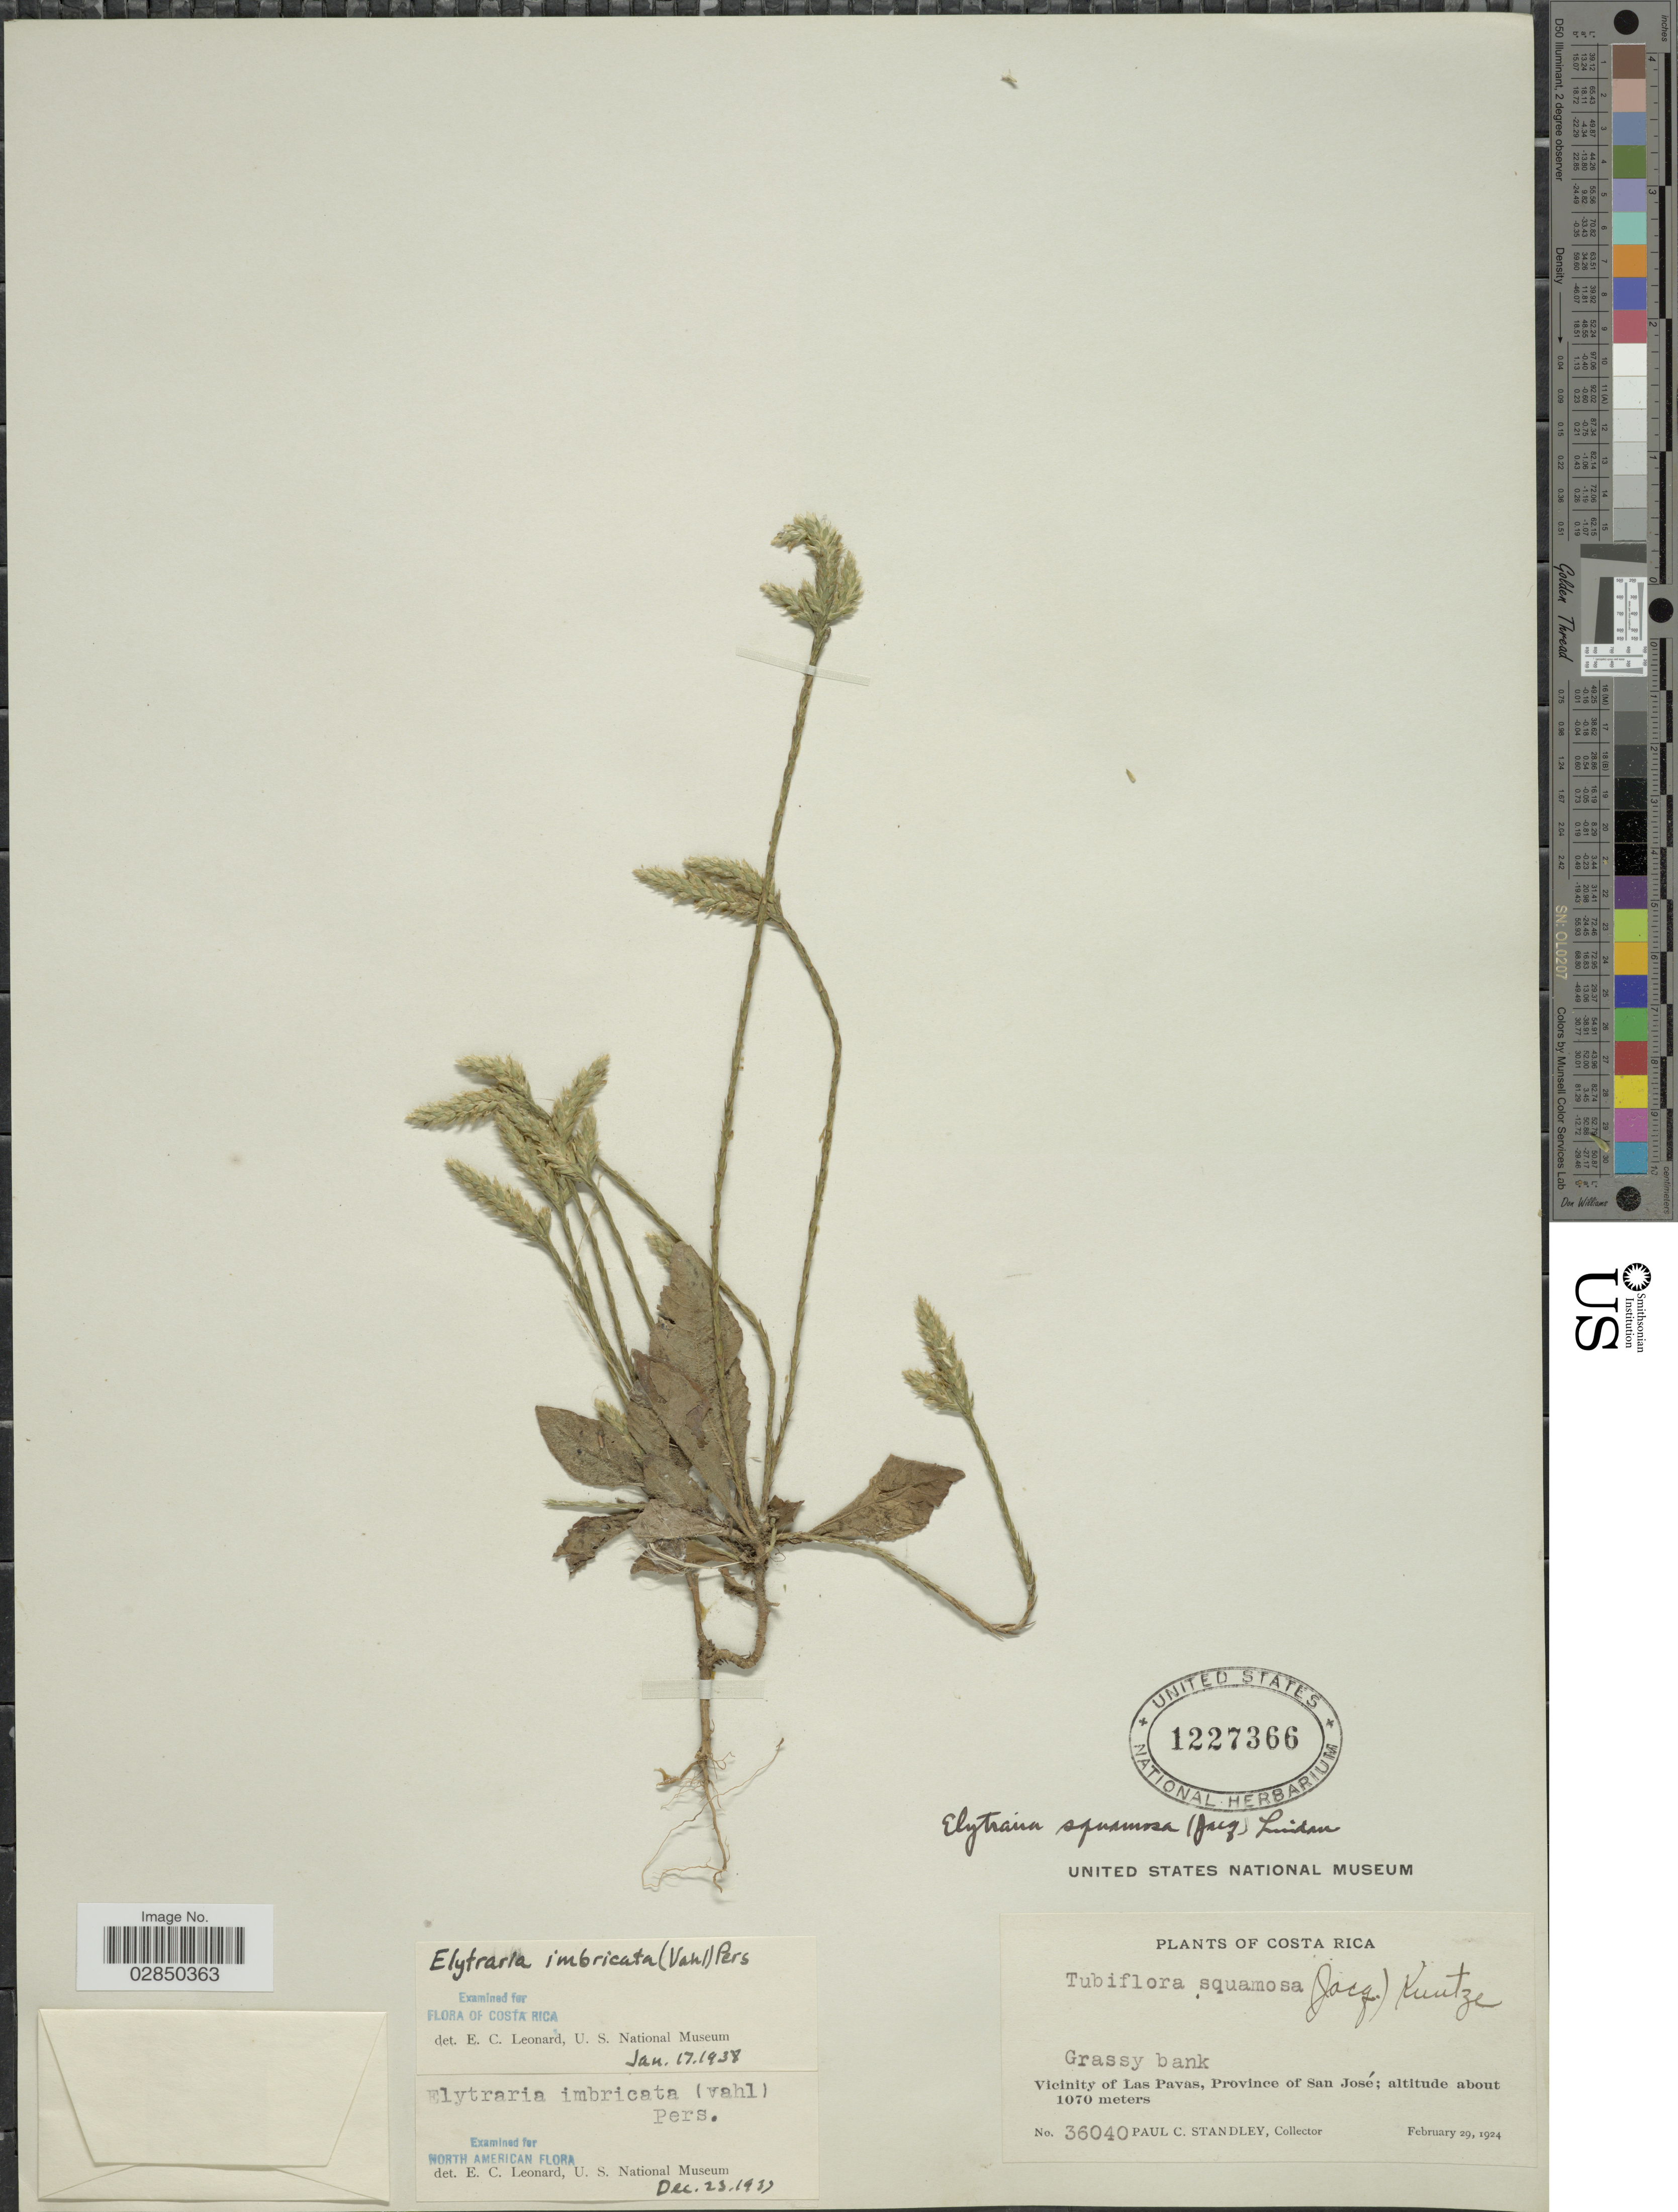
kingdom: Plantae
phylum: Tracheophyta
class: Magnoliopsida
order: Lamiales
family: Acanthaceae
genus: Elytraria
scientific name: Elytraria imbricata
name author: (Vahl) Pers.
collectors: P. C. Standley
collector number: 36040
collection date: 1924-02-29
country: Costa Rica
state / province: San José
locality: Vicinity of Las Pavas.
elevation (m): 1070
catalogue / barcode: US 1227366